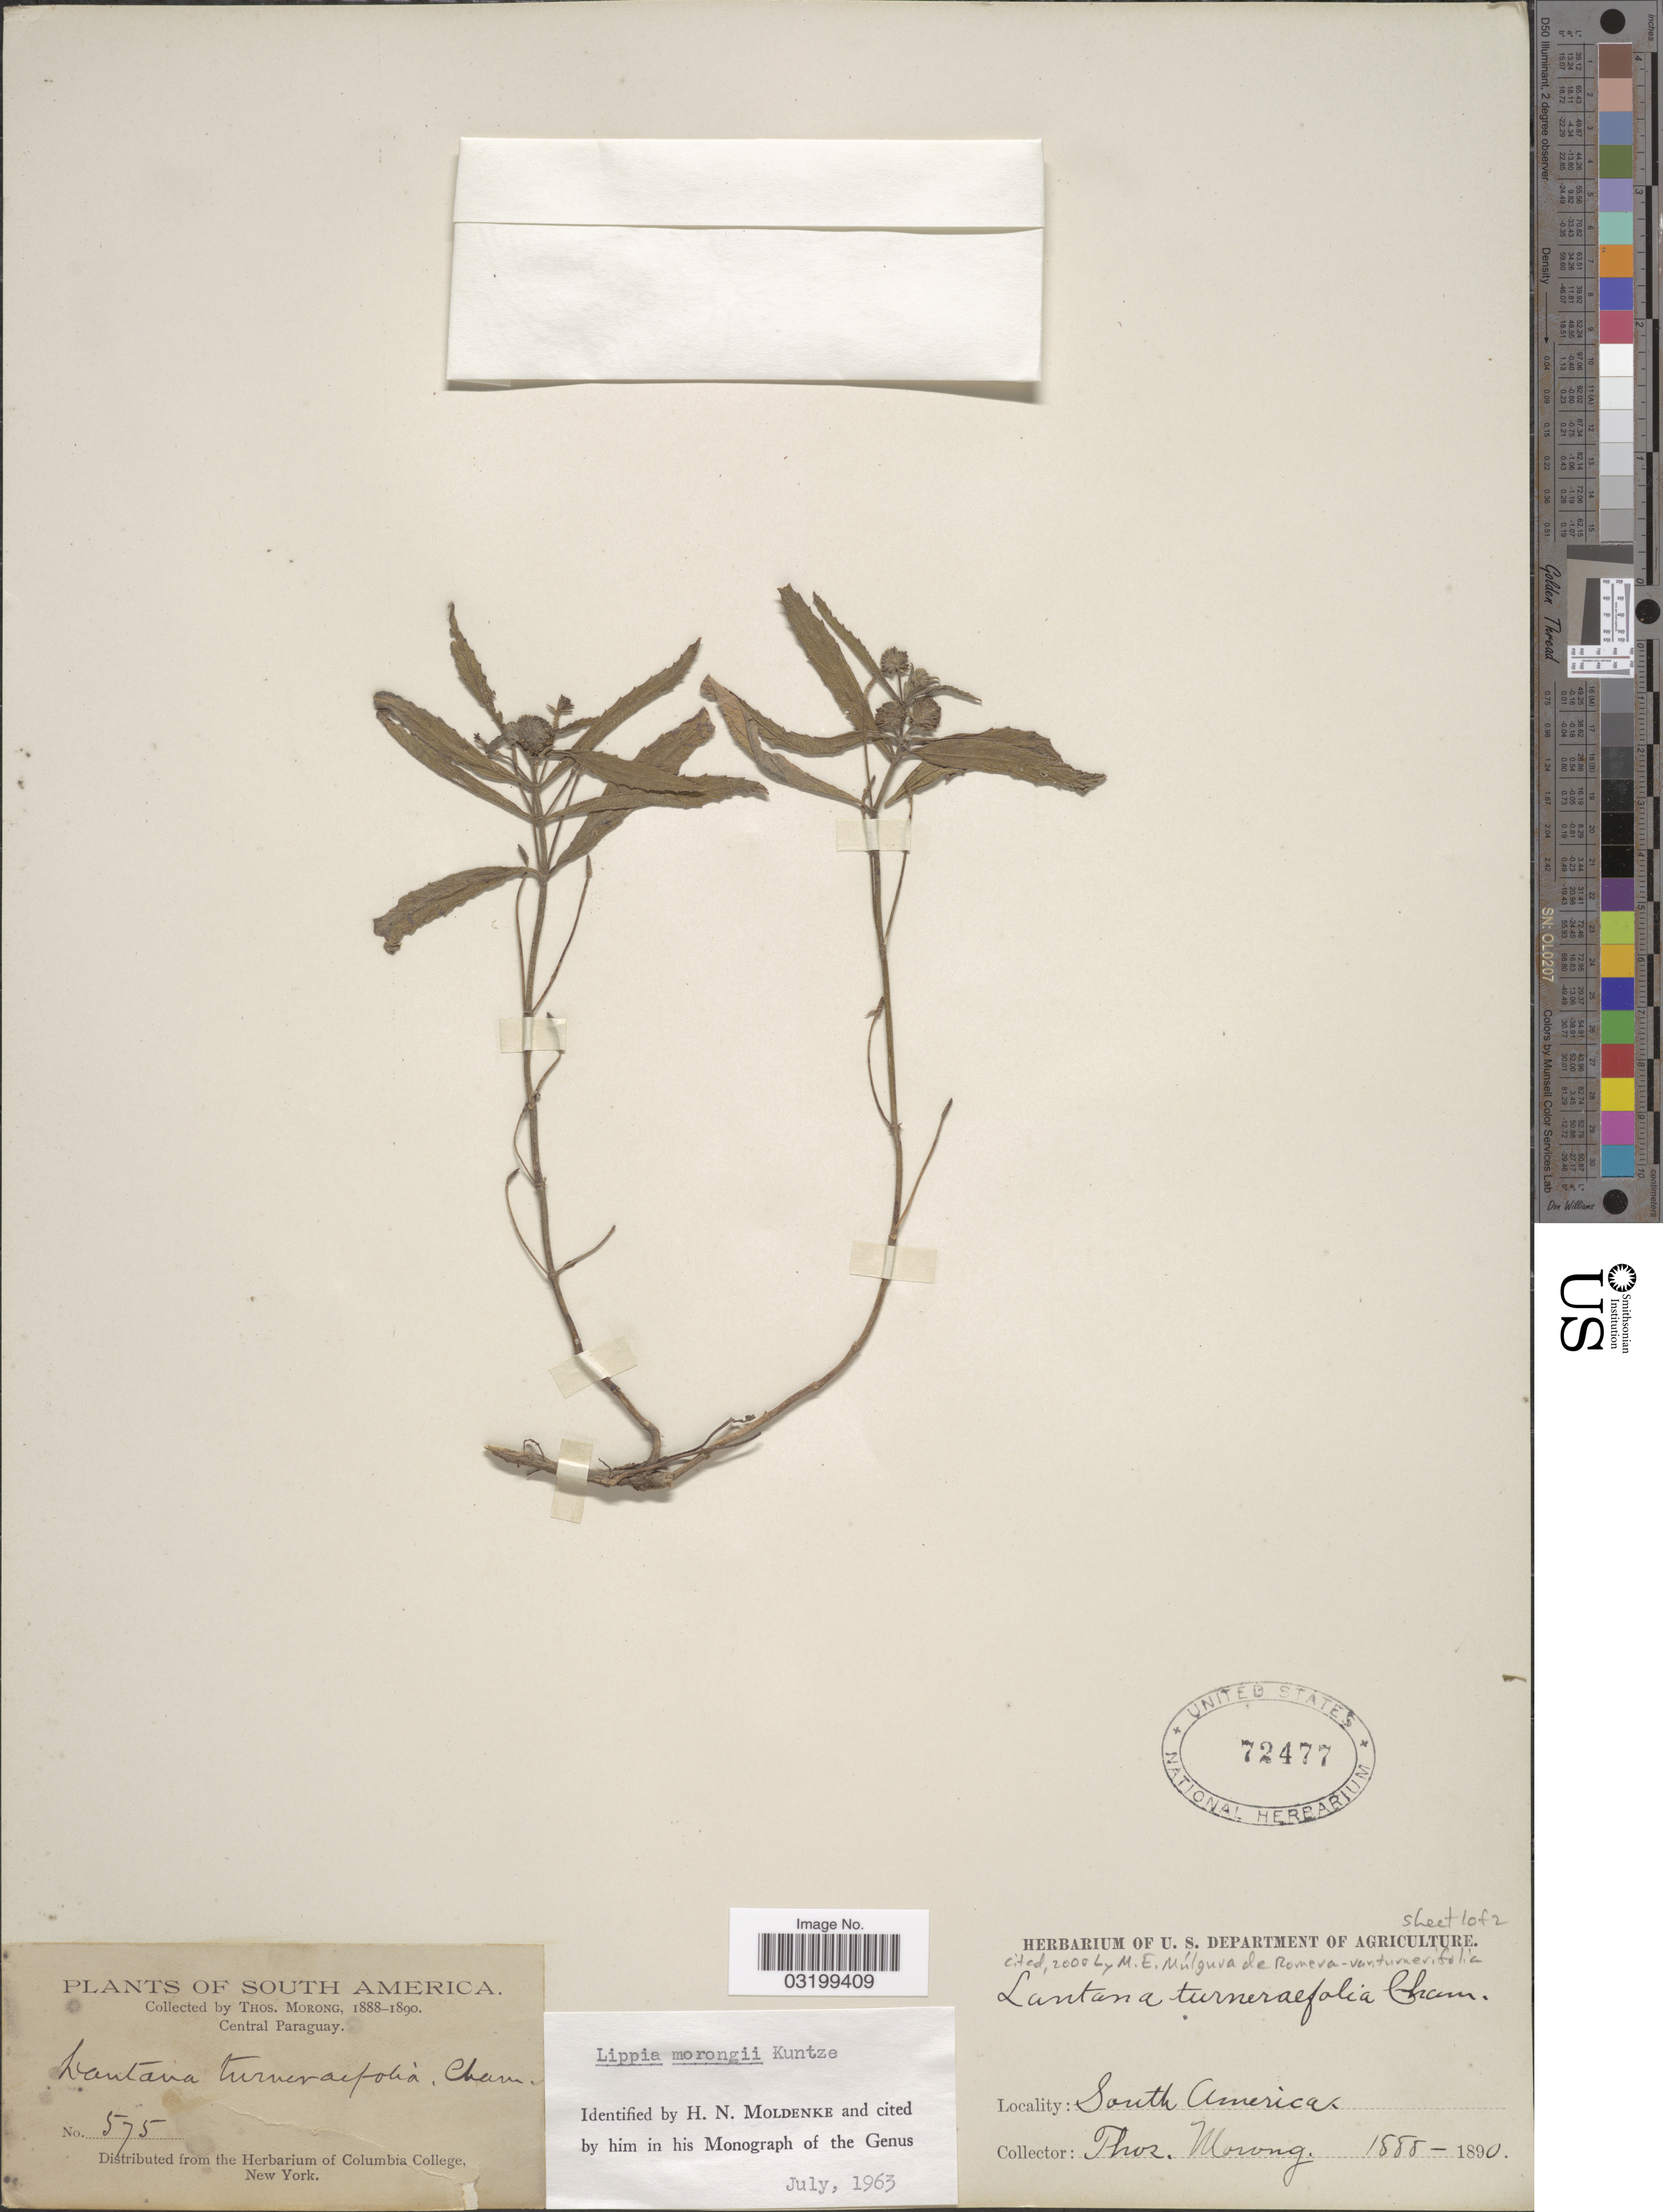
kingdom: Plantae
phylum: Tracheophyta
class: Magnoliopsida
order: Lamiales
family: Verbenaceae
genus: Lippia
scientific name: Lippia turnerifolia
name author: Cham.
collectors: ex herb. T. Morong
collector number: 575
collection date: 1888/1890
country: Paraguay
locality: Central Paraguay.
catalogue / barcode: US 72477